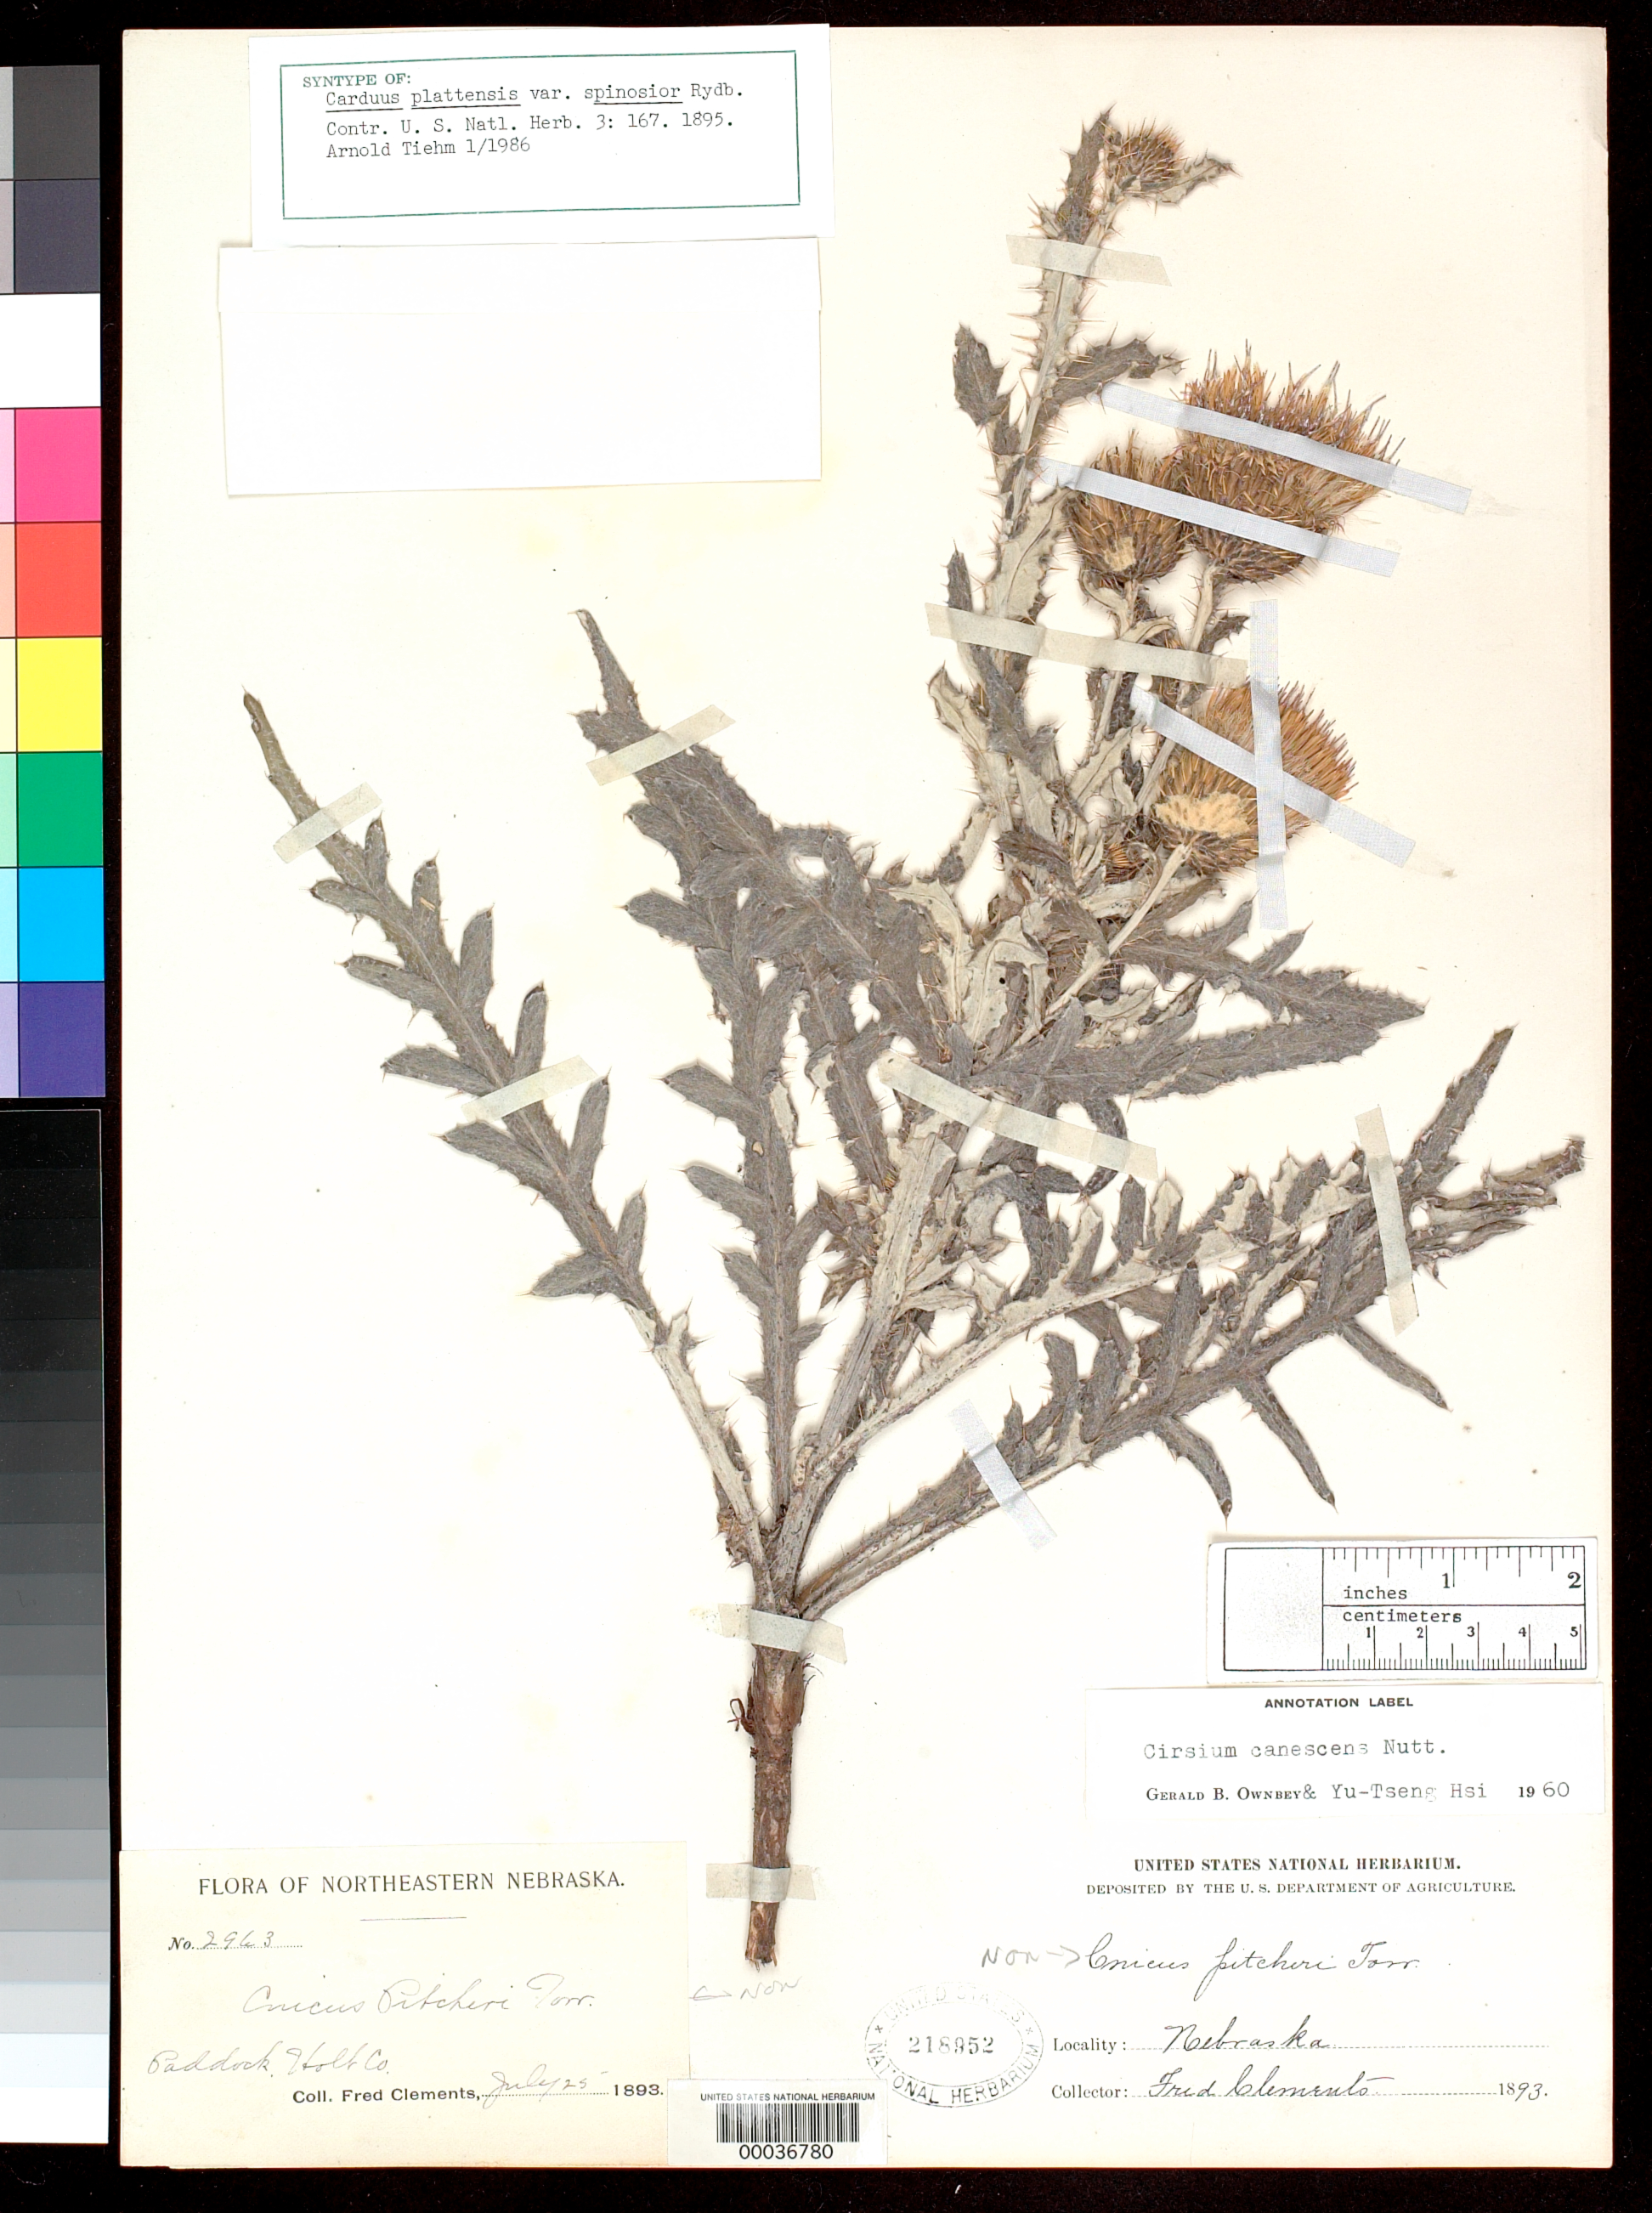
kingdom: Plantae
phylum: Tracheophyta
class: Magnoliopsida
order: Asterales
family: Asteraceae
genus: Carduus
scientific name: Carduus plattensis var. spinosoir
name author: Rydb.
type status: Syntype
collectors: F. E. Clements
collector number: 2963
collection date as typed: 25 Jul 1893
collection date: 1893-07-25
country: United States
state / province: Nebraska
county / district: Holt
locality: Paddock.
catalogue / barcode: US 218952